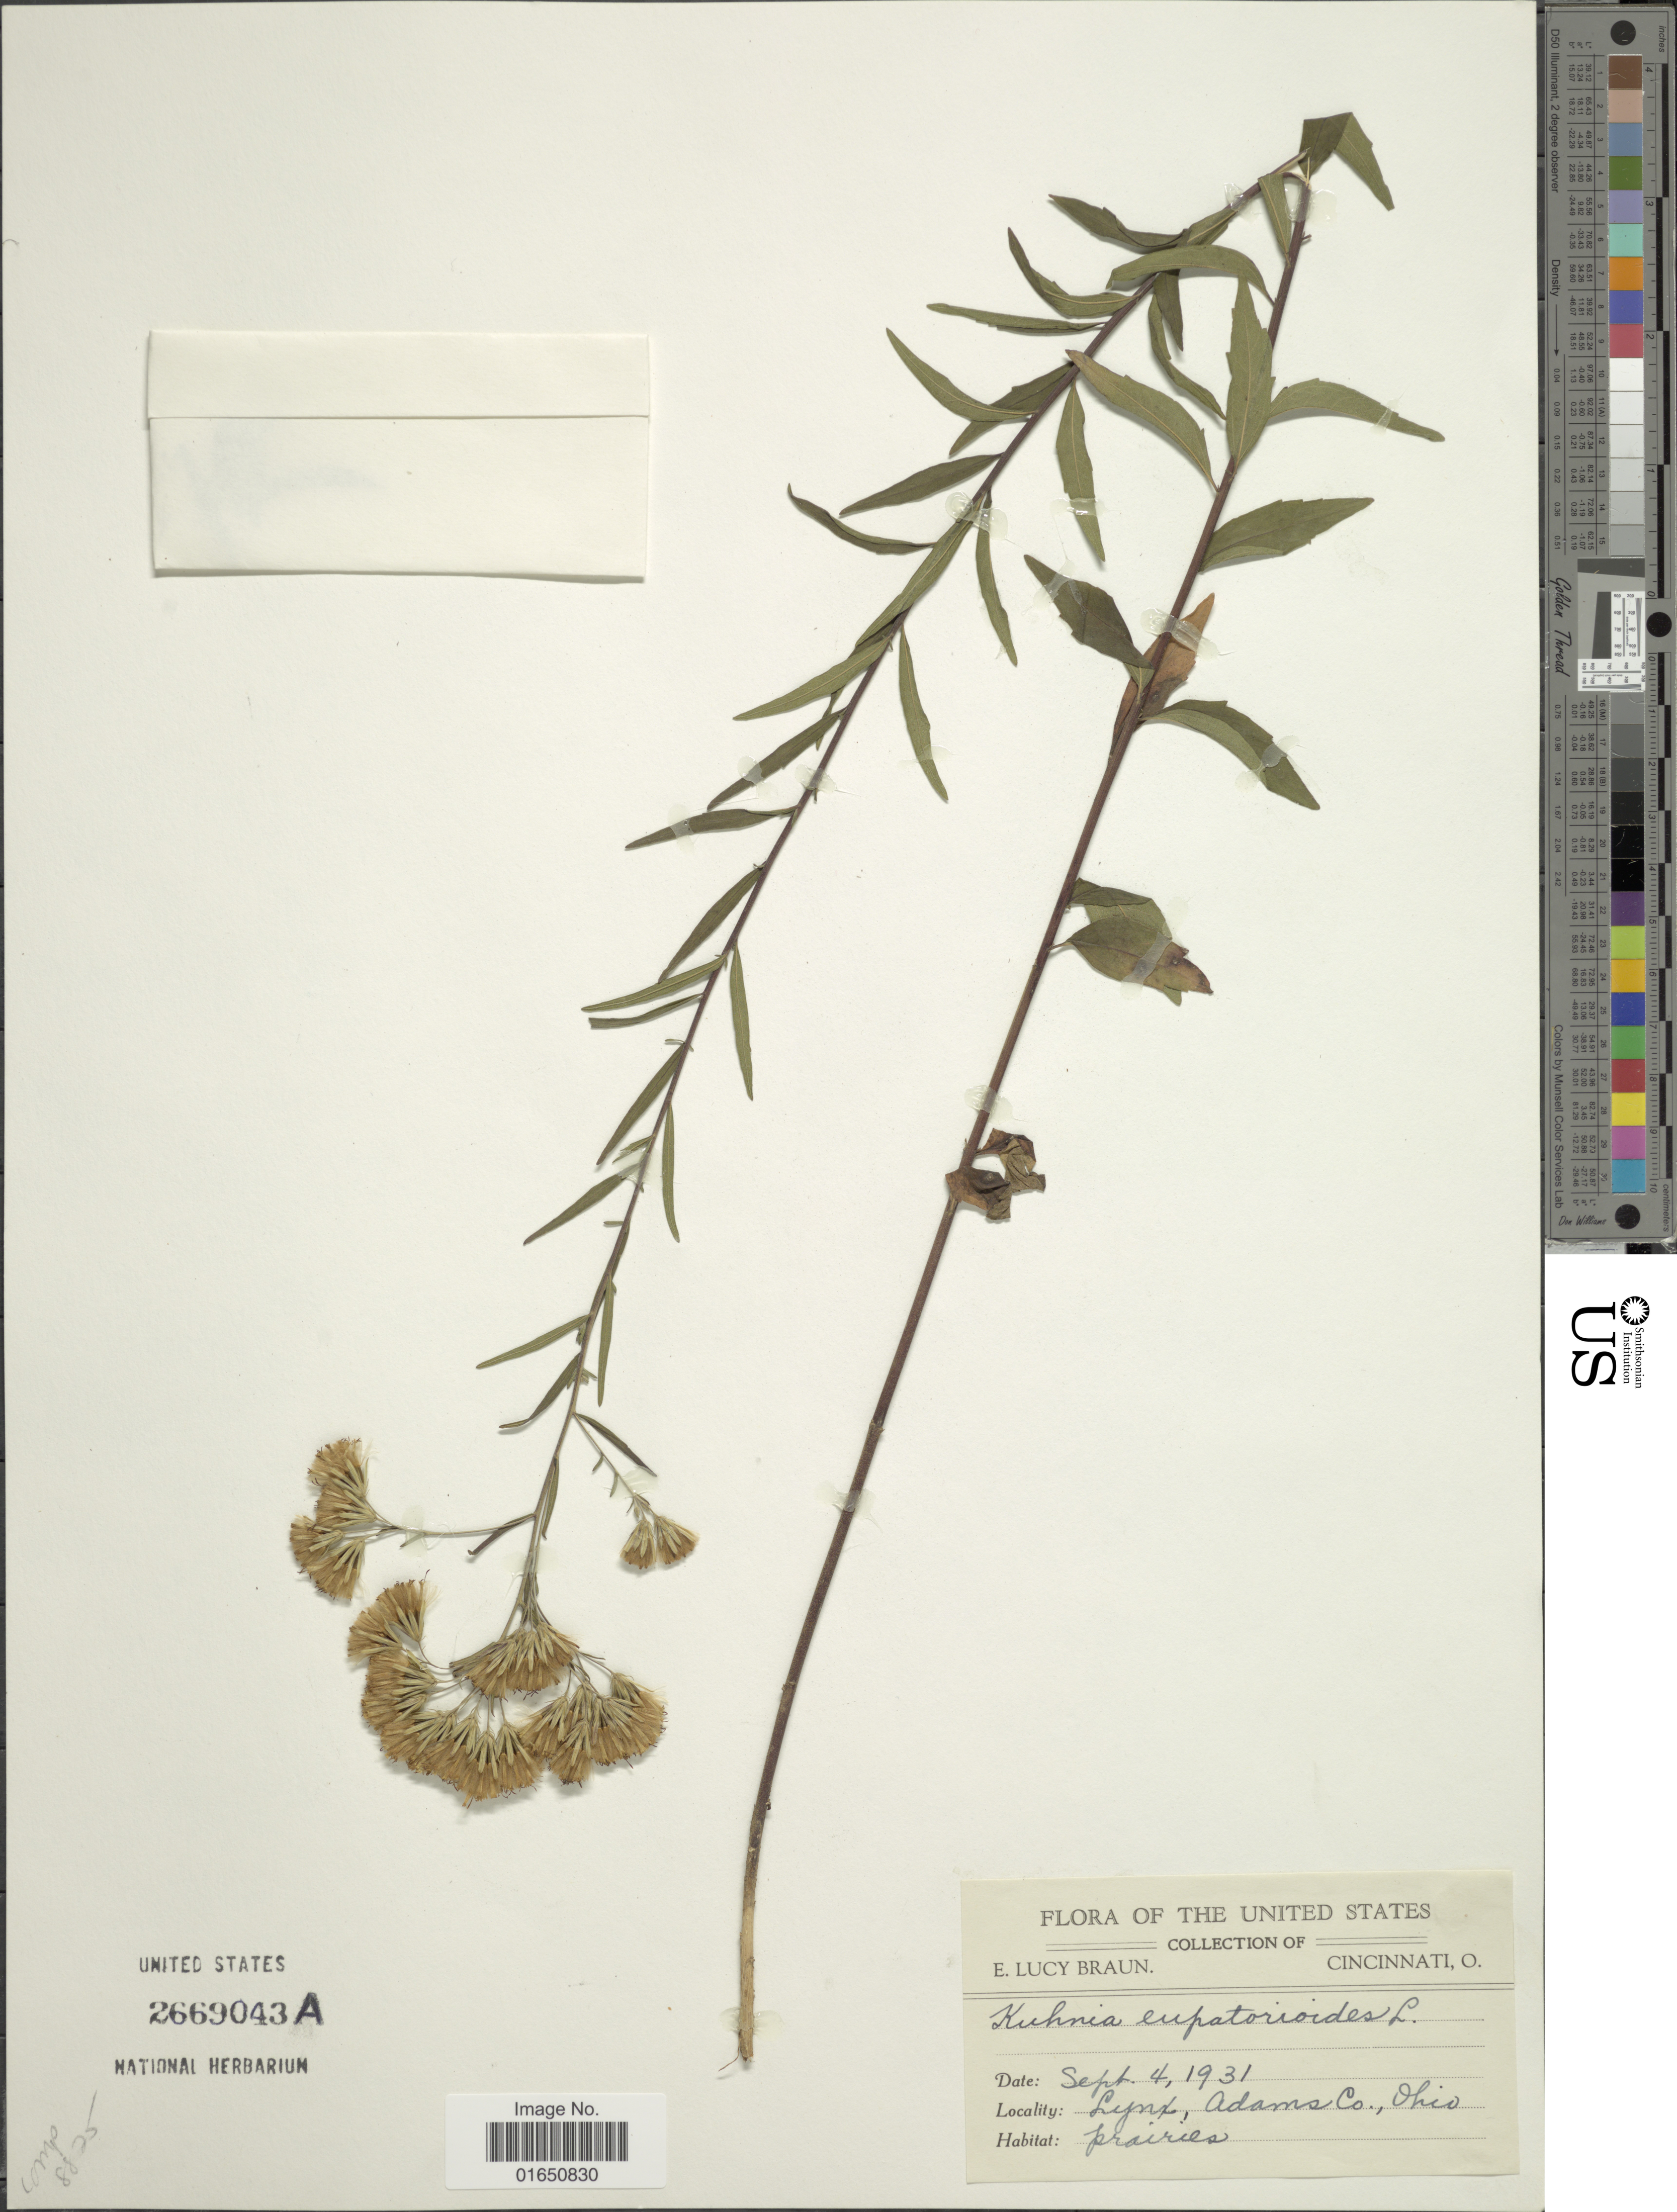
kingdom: Plantae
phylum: Tracheophyta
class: Magnoliopsida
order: Asterales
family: Asteraceae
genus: Brickellia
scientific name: Brickellia eupatorioides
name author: (L.) Shinners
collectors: E. L. Braun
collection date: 1931-09-04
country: United States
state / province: Ohio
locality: Lynx, Adams Co., Ohio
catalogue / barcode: US 2669043A